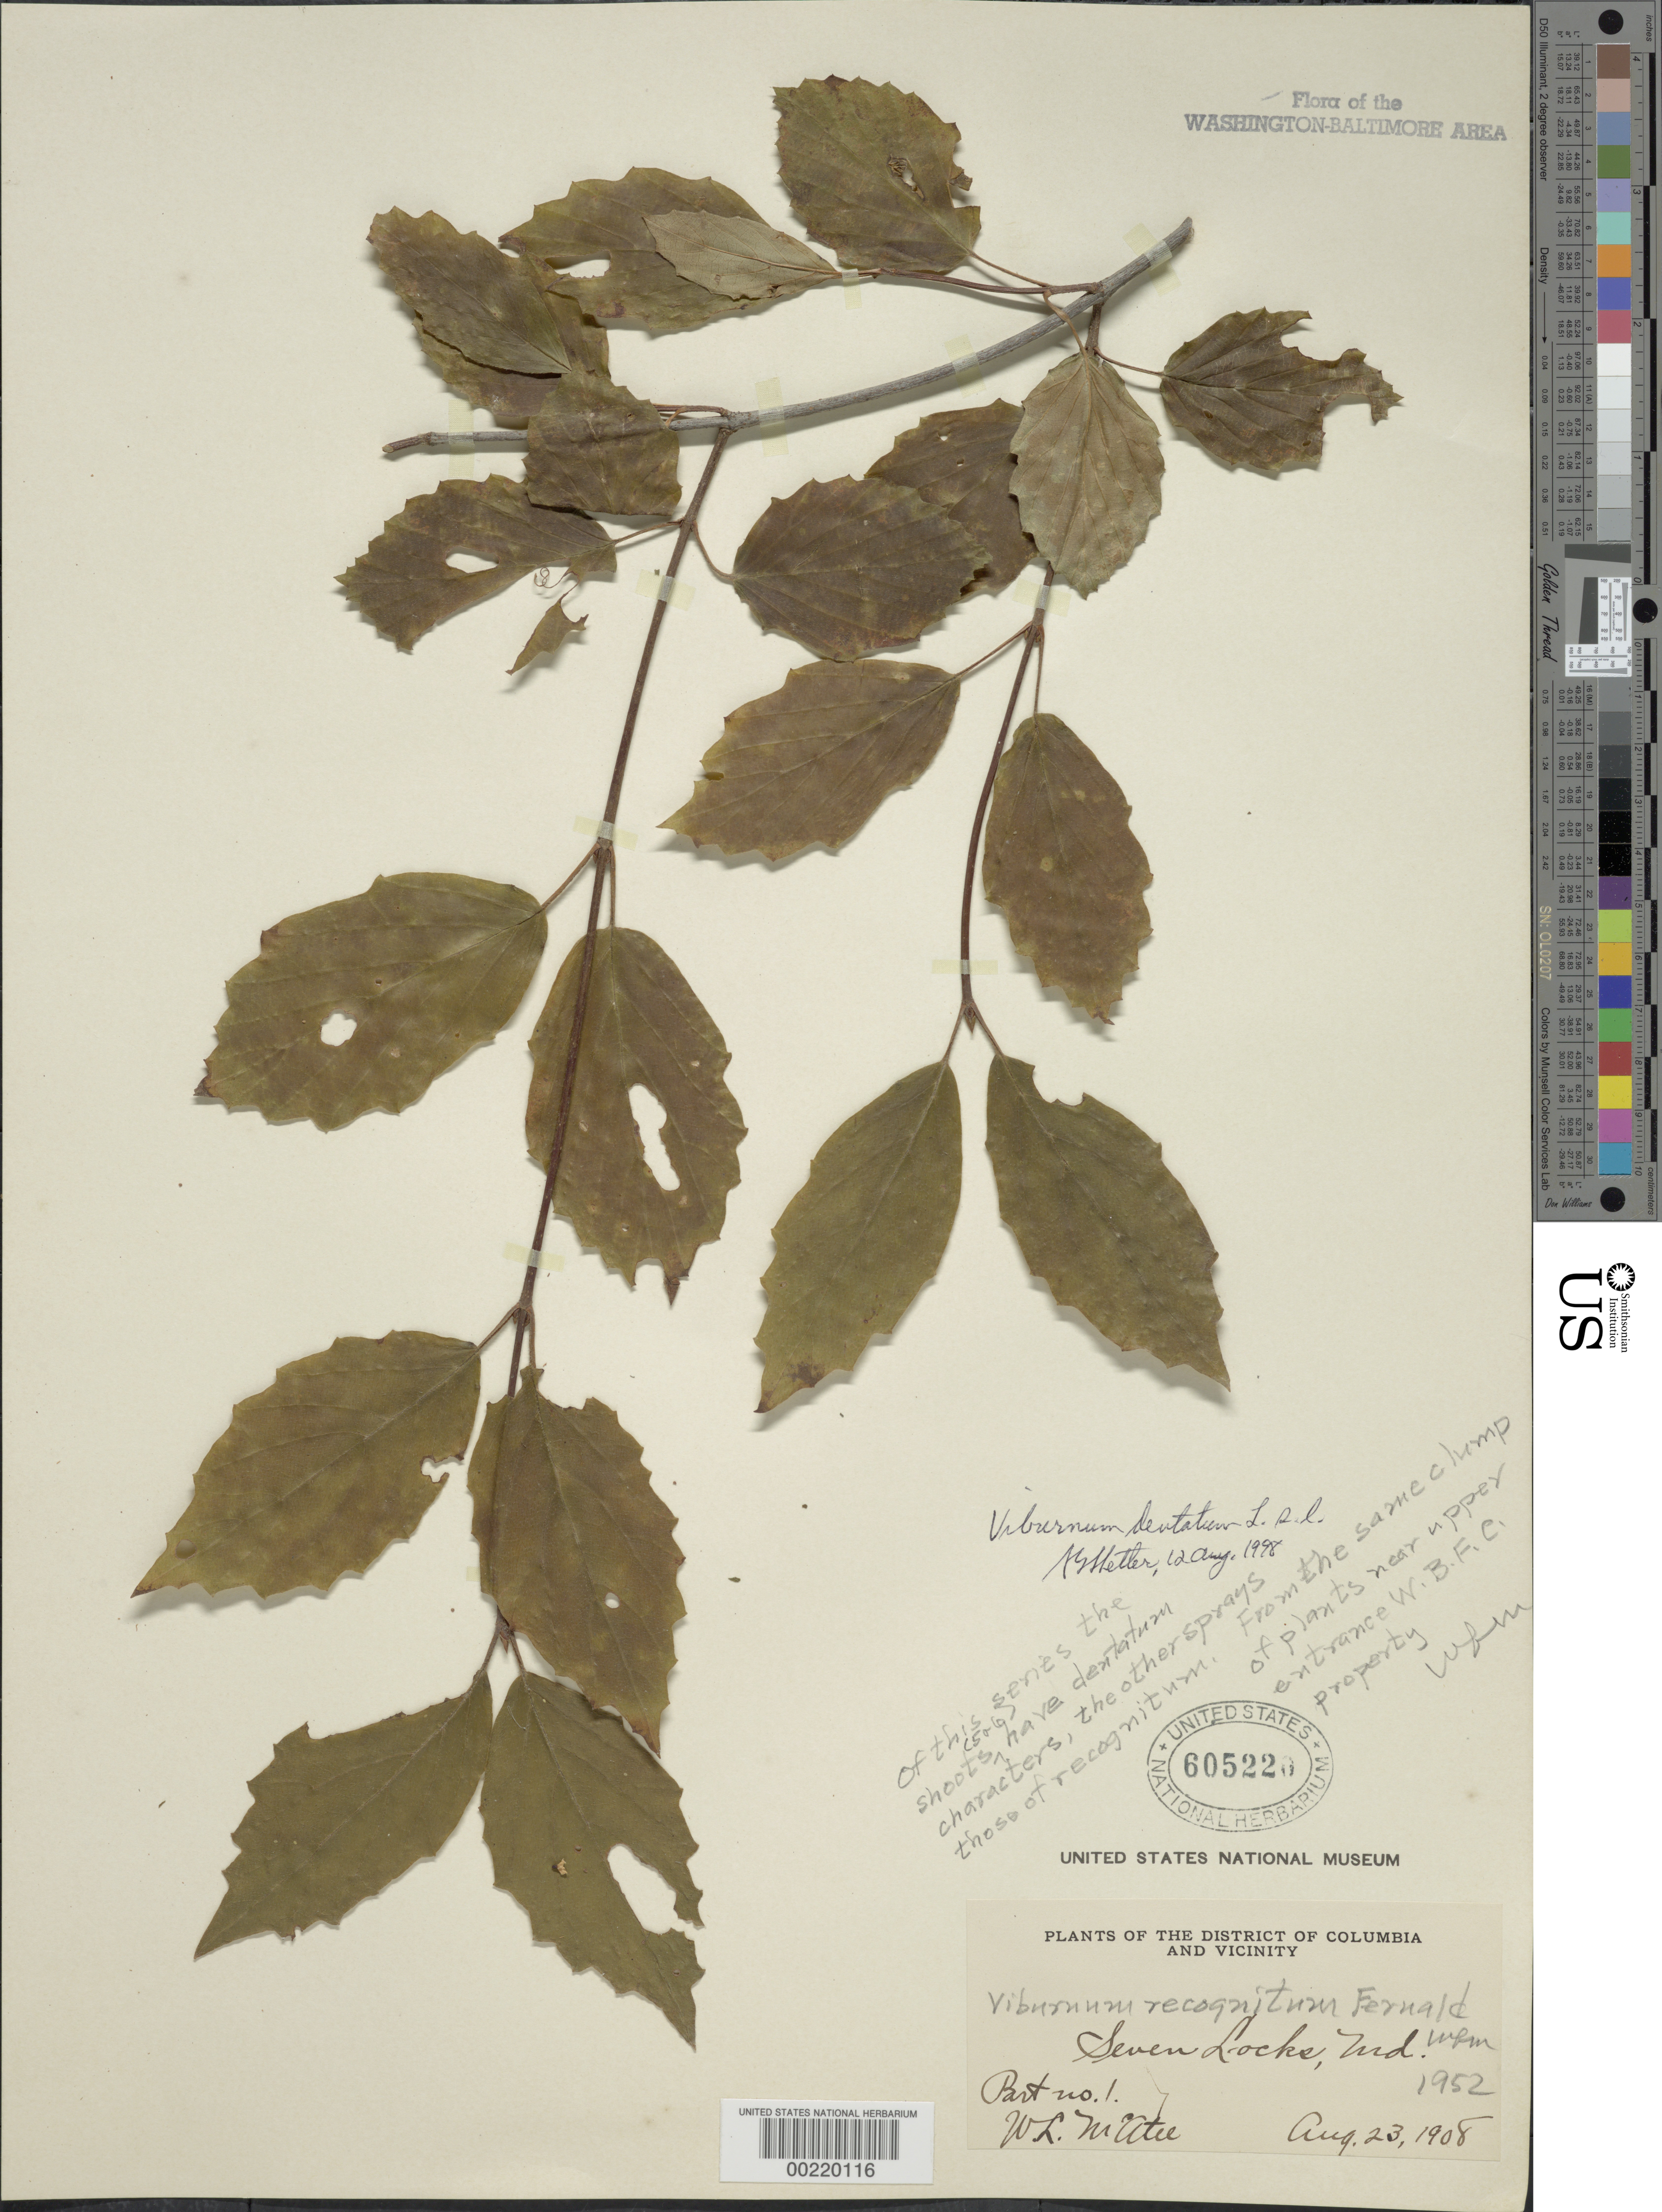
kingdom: Plantae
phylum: Tracheophyta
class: Magnoliopsida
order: Dipsacales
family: Viburnaceae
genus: Viburnum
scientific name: Viburnum dentatum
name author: L.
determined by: McAtee, W. L.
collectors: W. McAtee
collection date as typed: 23 Aug 1908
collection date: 1908-08-23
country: United States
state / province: Maryland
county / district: Montgomery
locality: Seven Locks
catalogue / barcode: US 605220